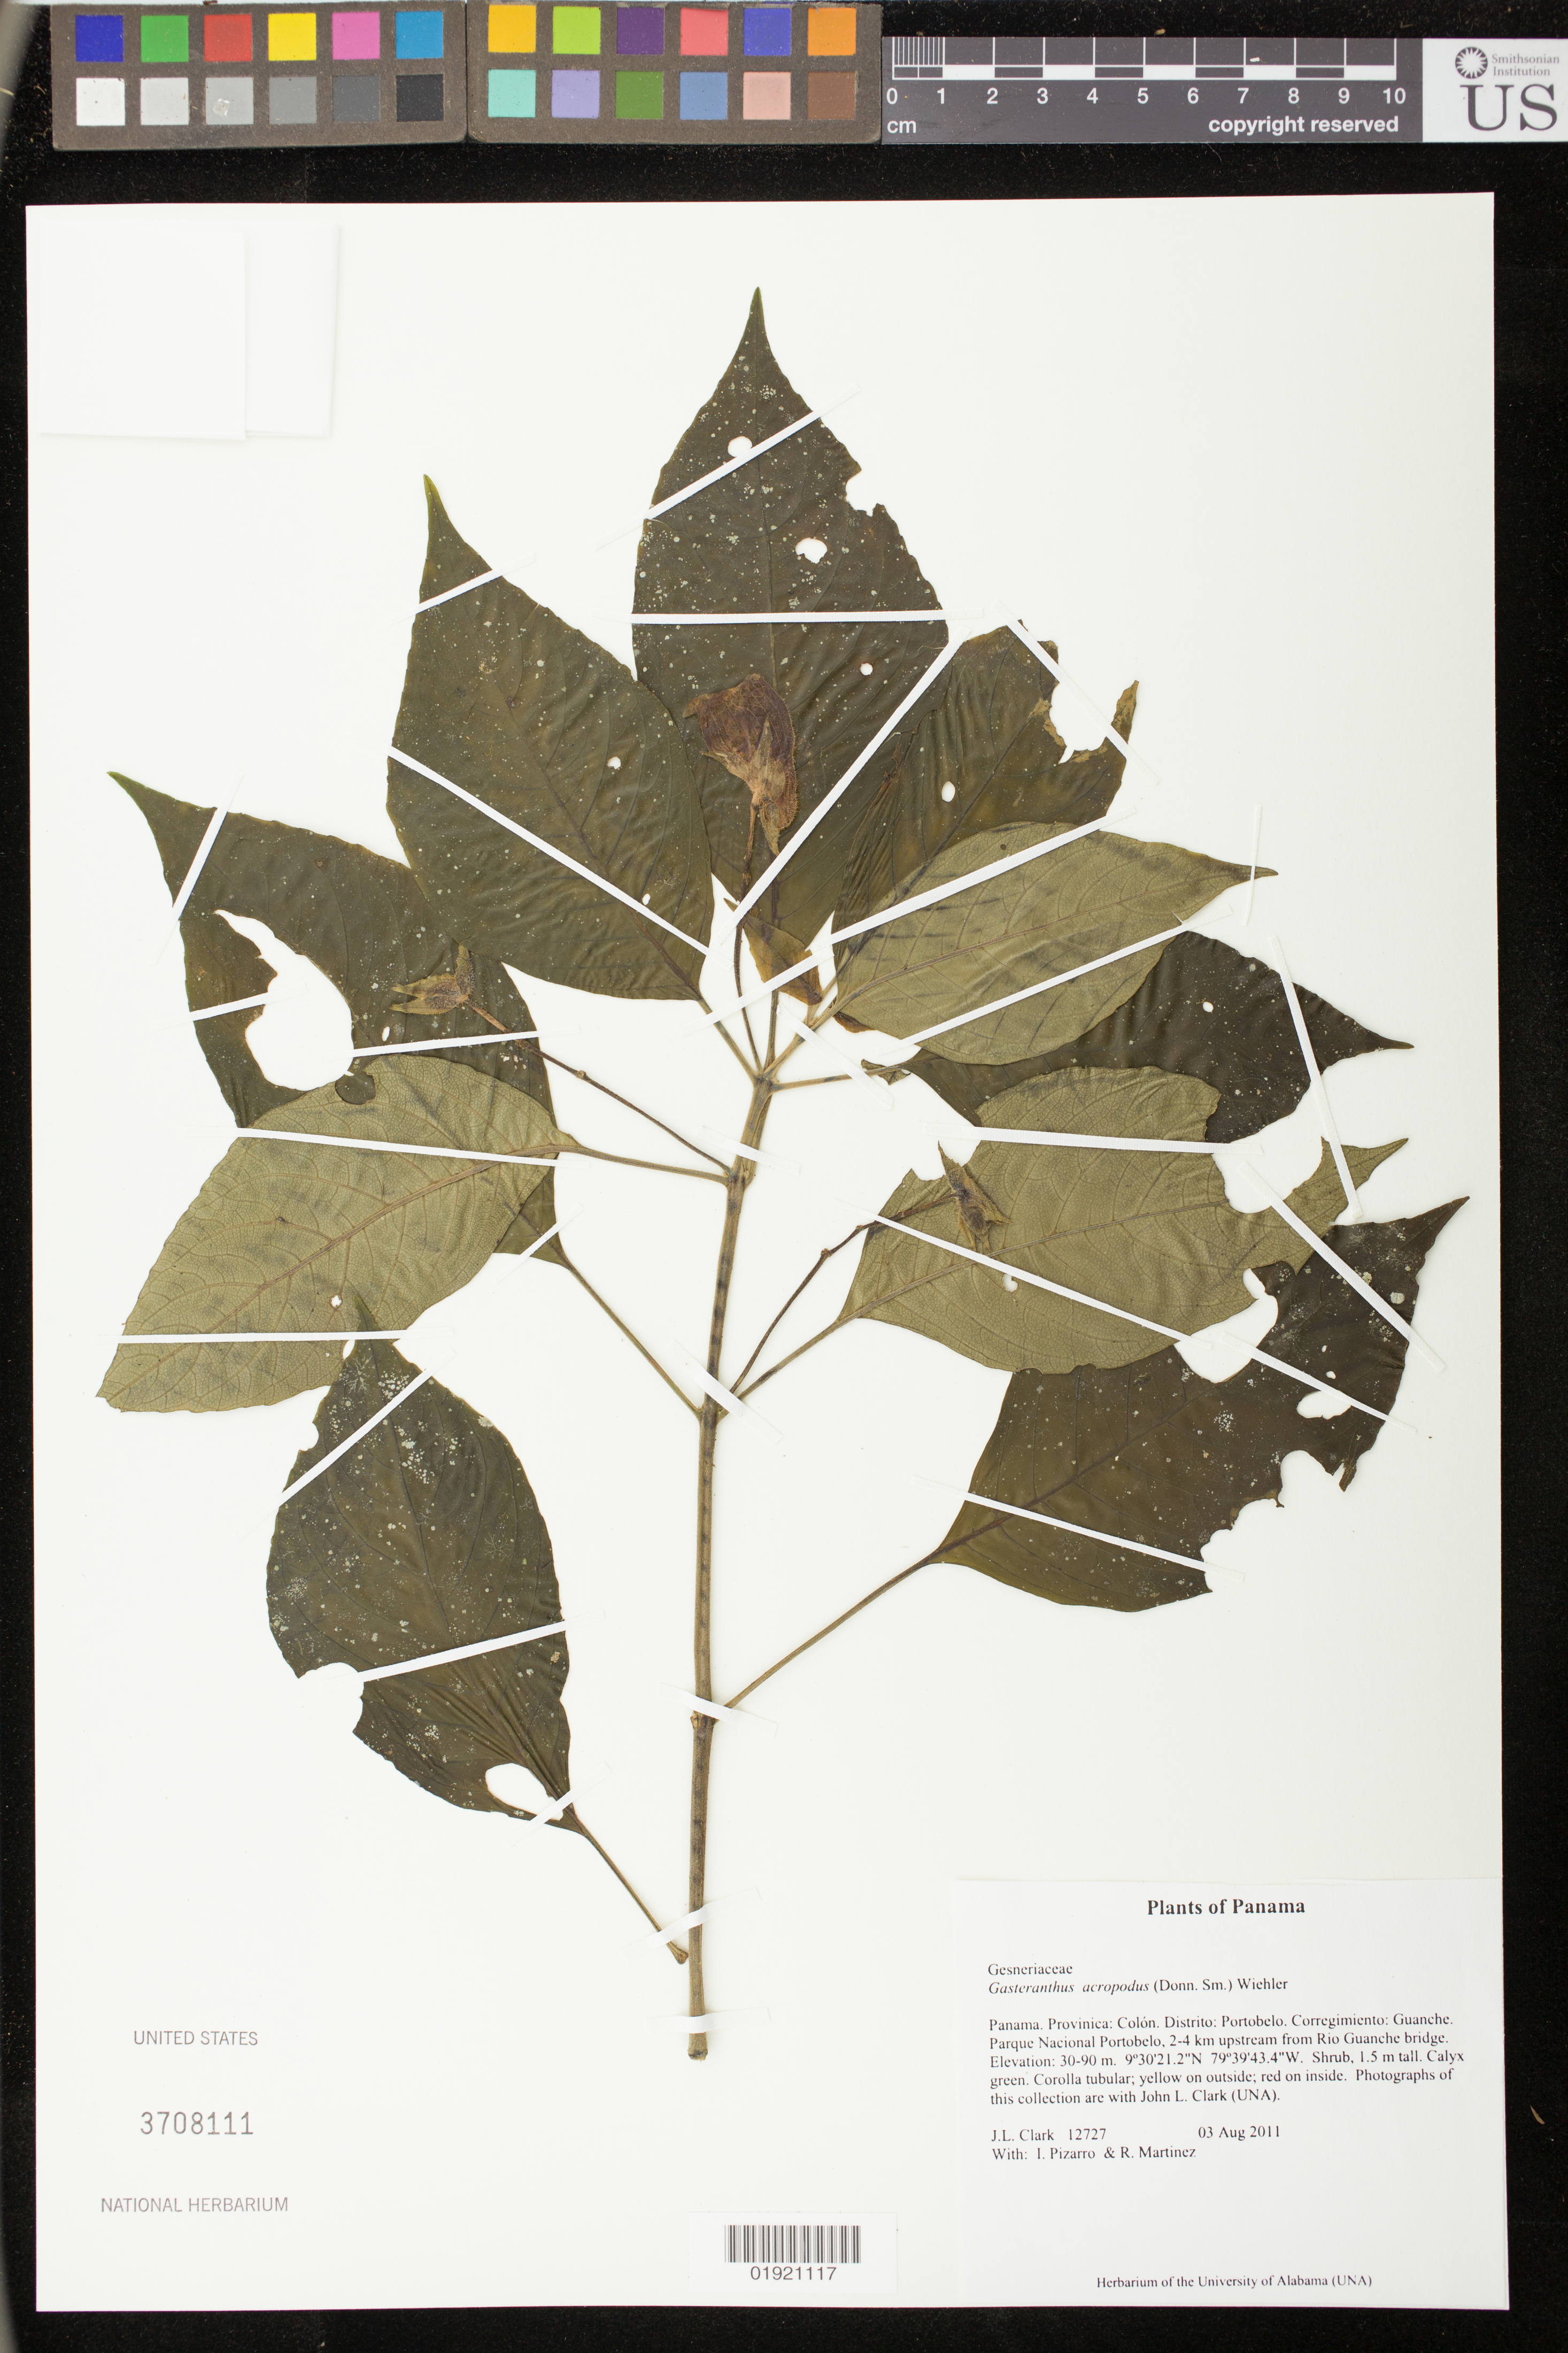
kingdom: Plantae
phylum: Tracheophyta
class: Magnoliopsida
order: Lamiales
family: Gesneriaceae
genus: Gasteranthus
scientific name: Gasteranthus acropodus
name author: (Donn. Sm.) Wiehler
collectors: J. L. Clark & I. Pizarro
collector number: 12727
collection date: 2011-08-02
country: Panama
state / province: Colón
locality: Distrito: Portobelo. Corregimiento: Guanche. Parque Nacional Portobelo, 2-4 km upstream from Rio Guanche bridge.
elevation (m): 30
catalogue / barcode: US 3708111